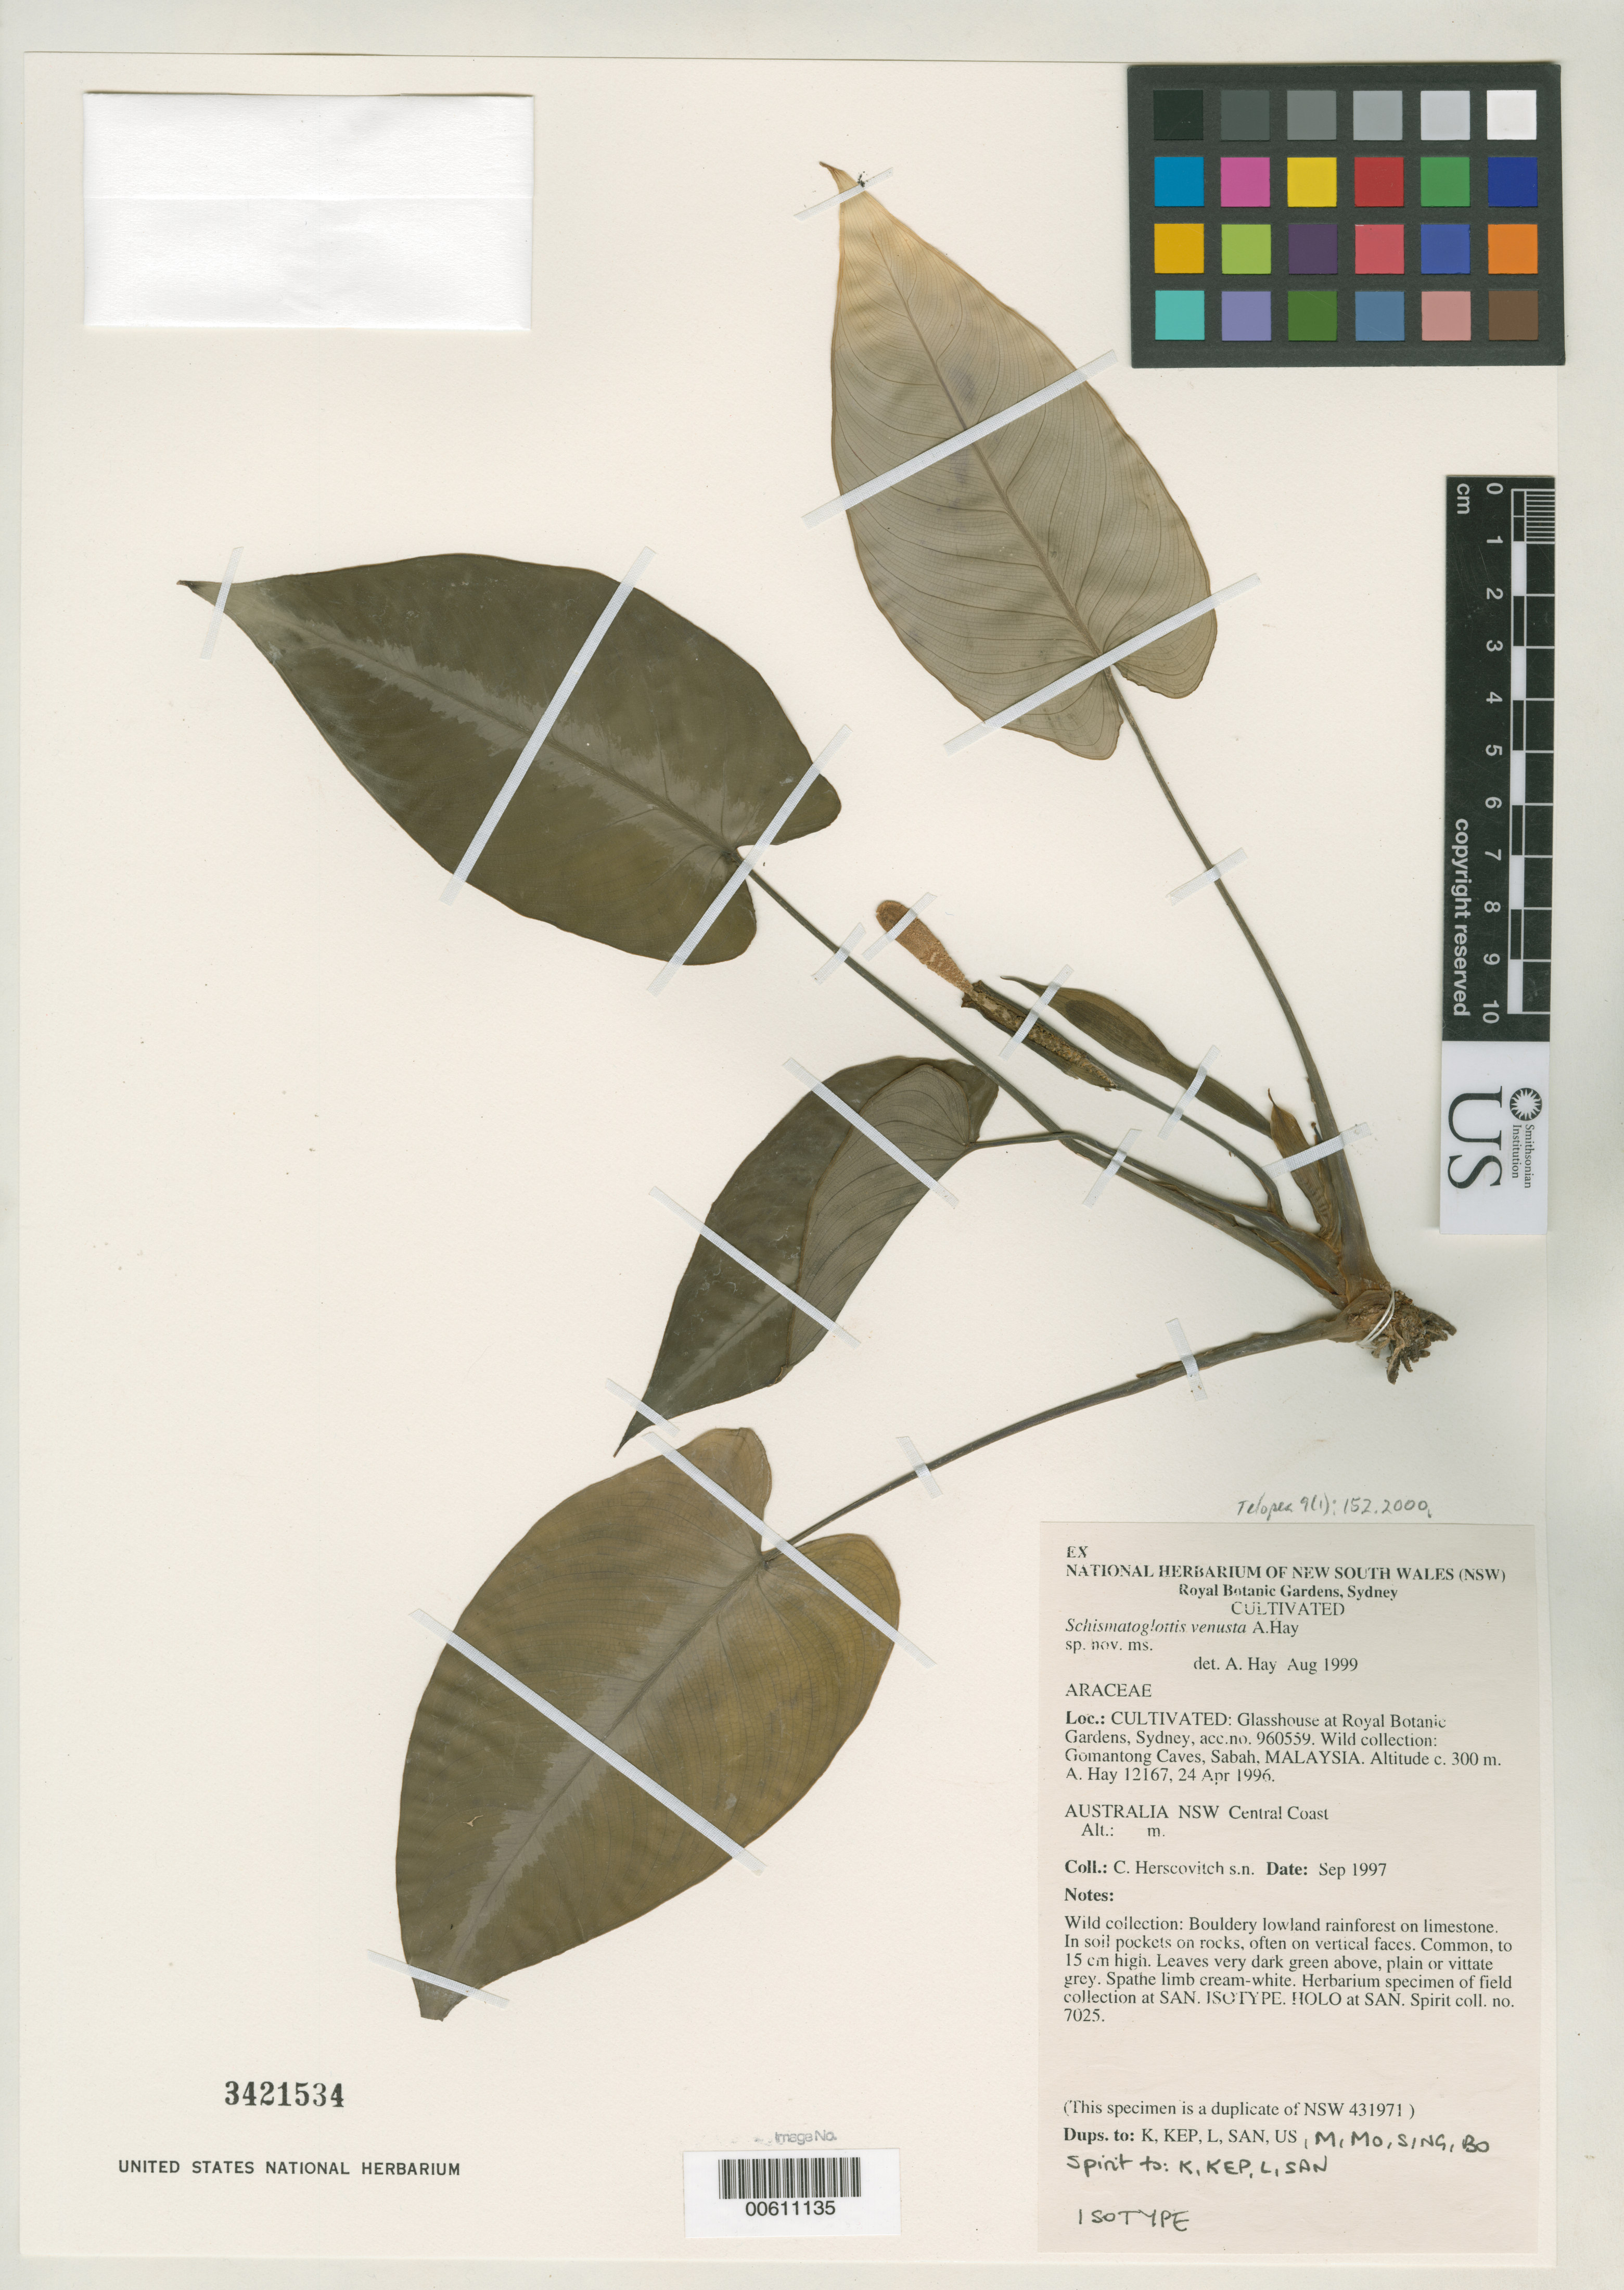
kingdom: Plantae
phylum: Tracheophyta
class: Liliopsida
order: Alismatales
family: Araceae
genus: Schismatoglottis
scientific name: Schismatoglottis venusta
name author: A. Hay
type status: Isotype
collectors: C. Herscovitch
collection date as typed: Sep 1997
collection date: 1997-09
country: Australia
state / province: New South Wales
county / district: Central Coast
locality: Cultivated. Glasshouse at Royal Botanic Gardens. Wild Collection: Gomantong Caves, Sabah, Malaysia.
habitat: Wild collection: bouldery lowland rainforest on limestone. In soil pockets on rocks.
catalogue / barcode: US 3421534